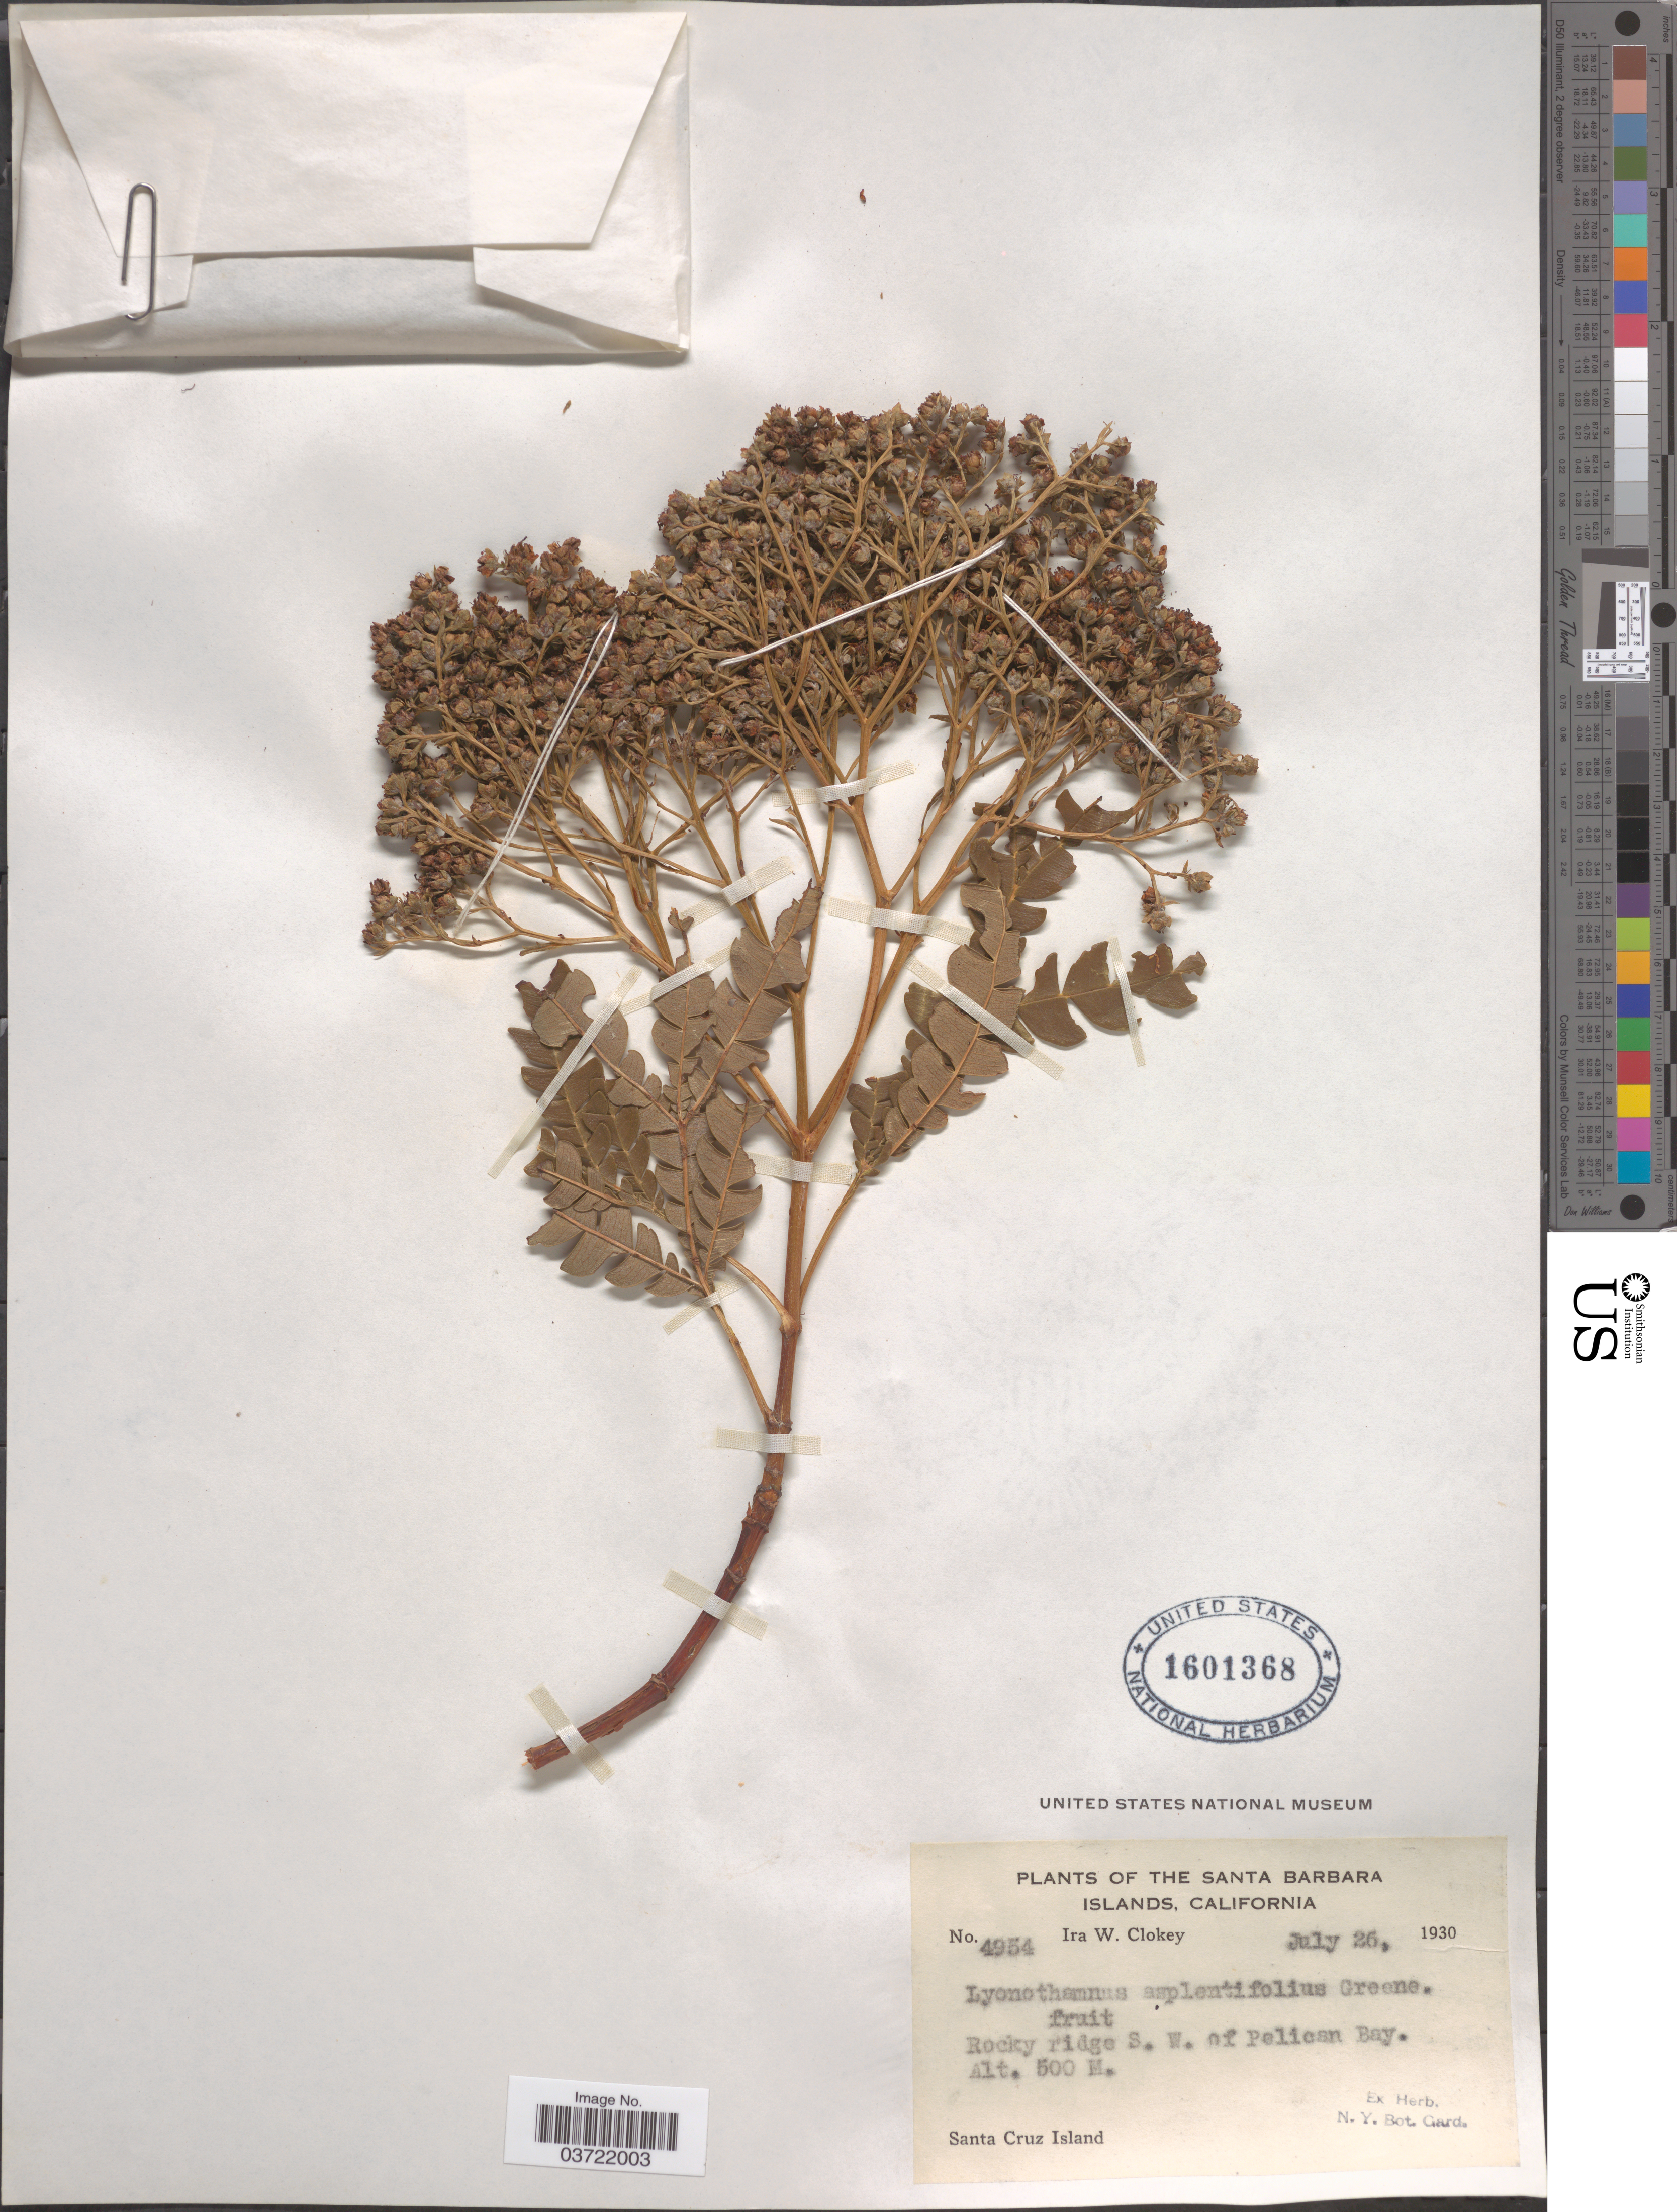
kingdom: Plantae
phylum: Tracheophyta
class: Magnoliopsida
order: Rosales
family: Rosaceae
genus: Lyonothamnus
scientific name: Lyonothamnus floribundus var. aspleniifolius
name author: (Greene) Brandegee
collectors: I. W. Clokey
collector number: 4954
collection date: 1930-07-26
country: United States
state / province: California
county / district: Santa Barbara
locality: The Santa Barbara Islands. Rocky ridge S.W. of Pelican Bay. Santa Cruz Island.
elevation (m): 500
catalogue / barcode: US 1601368